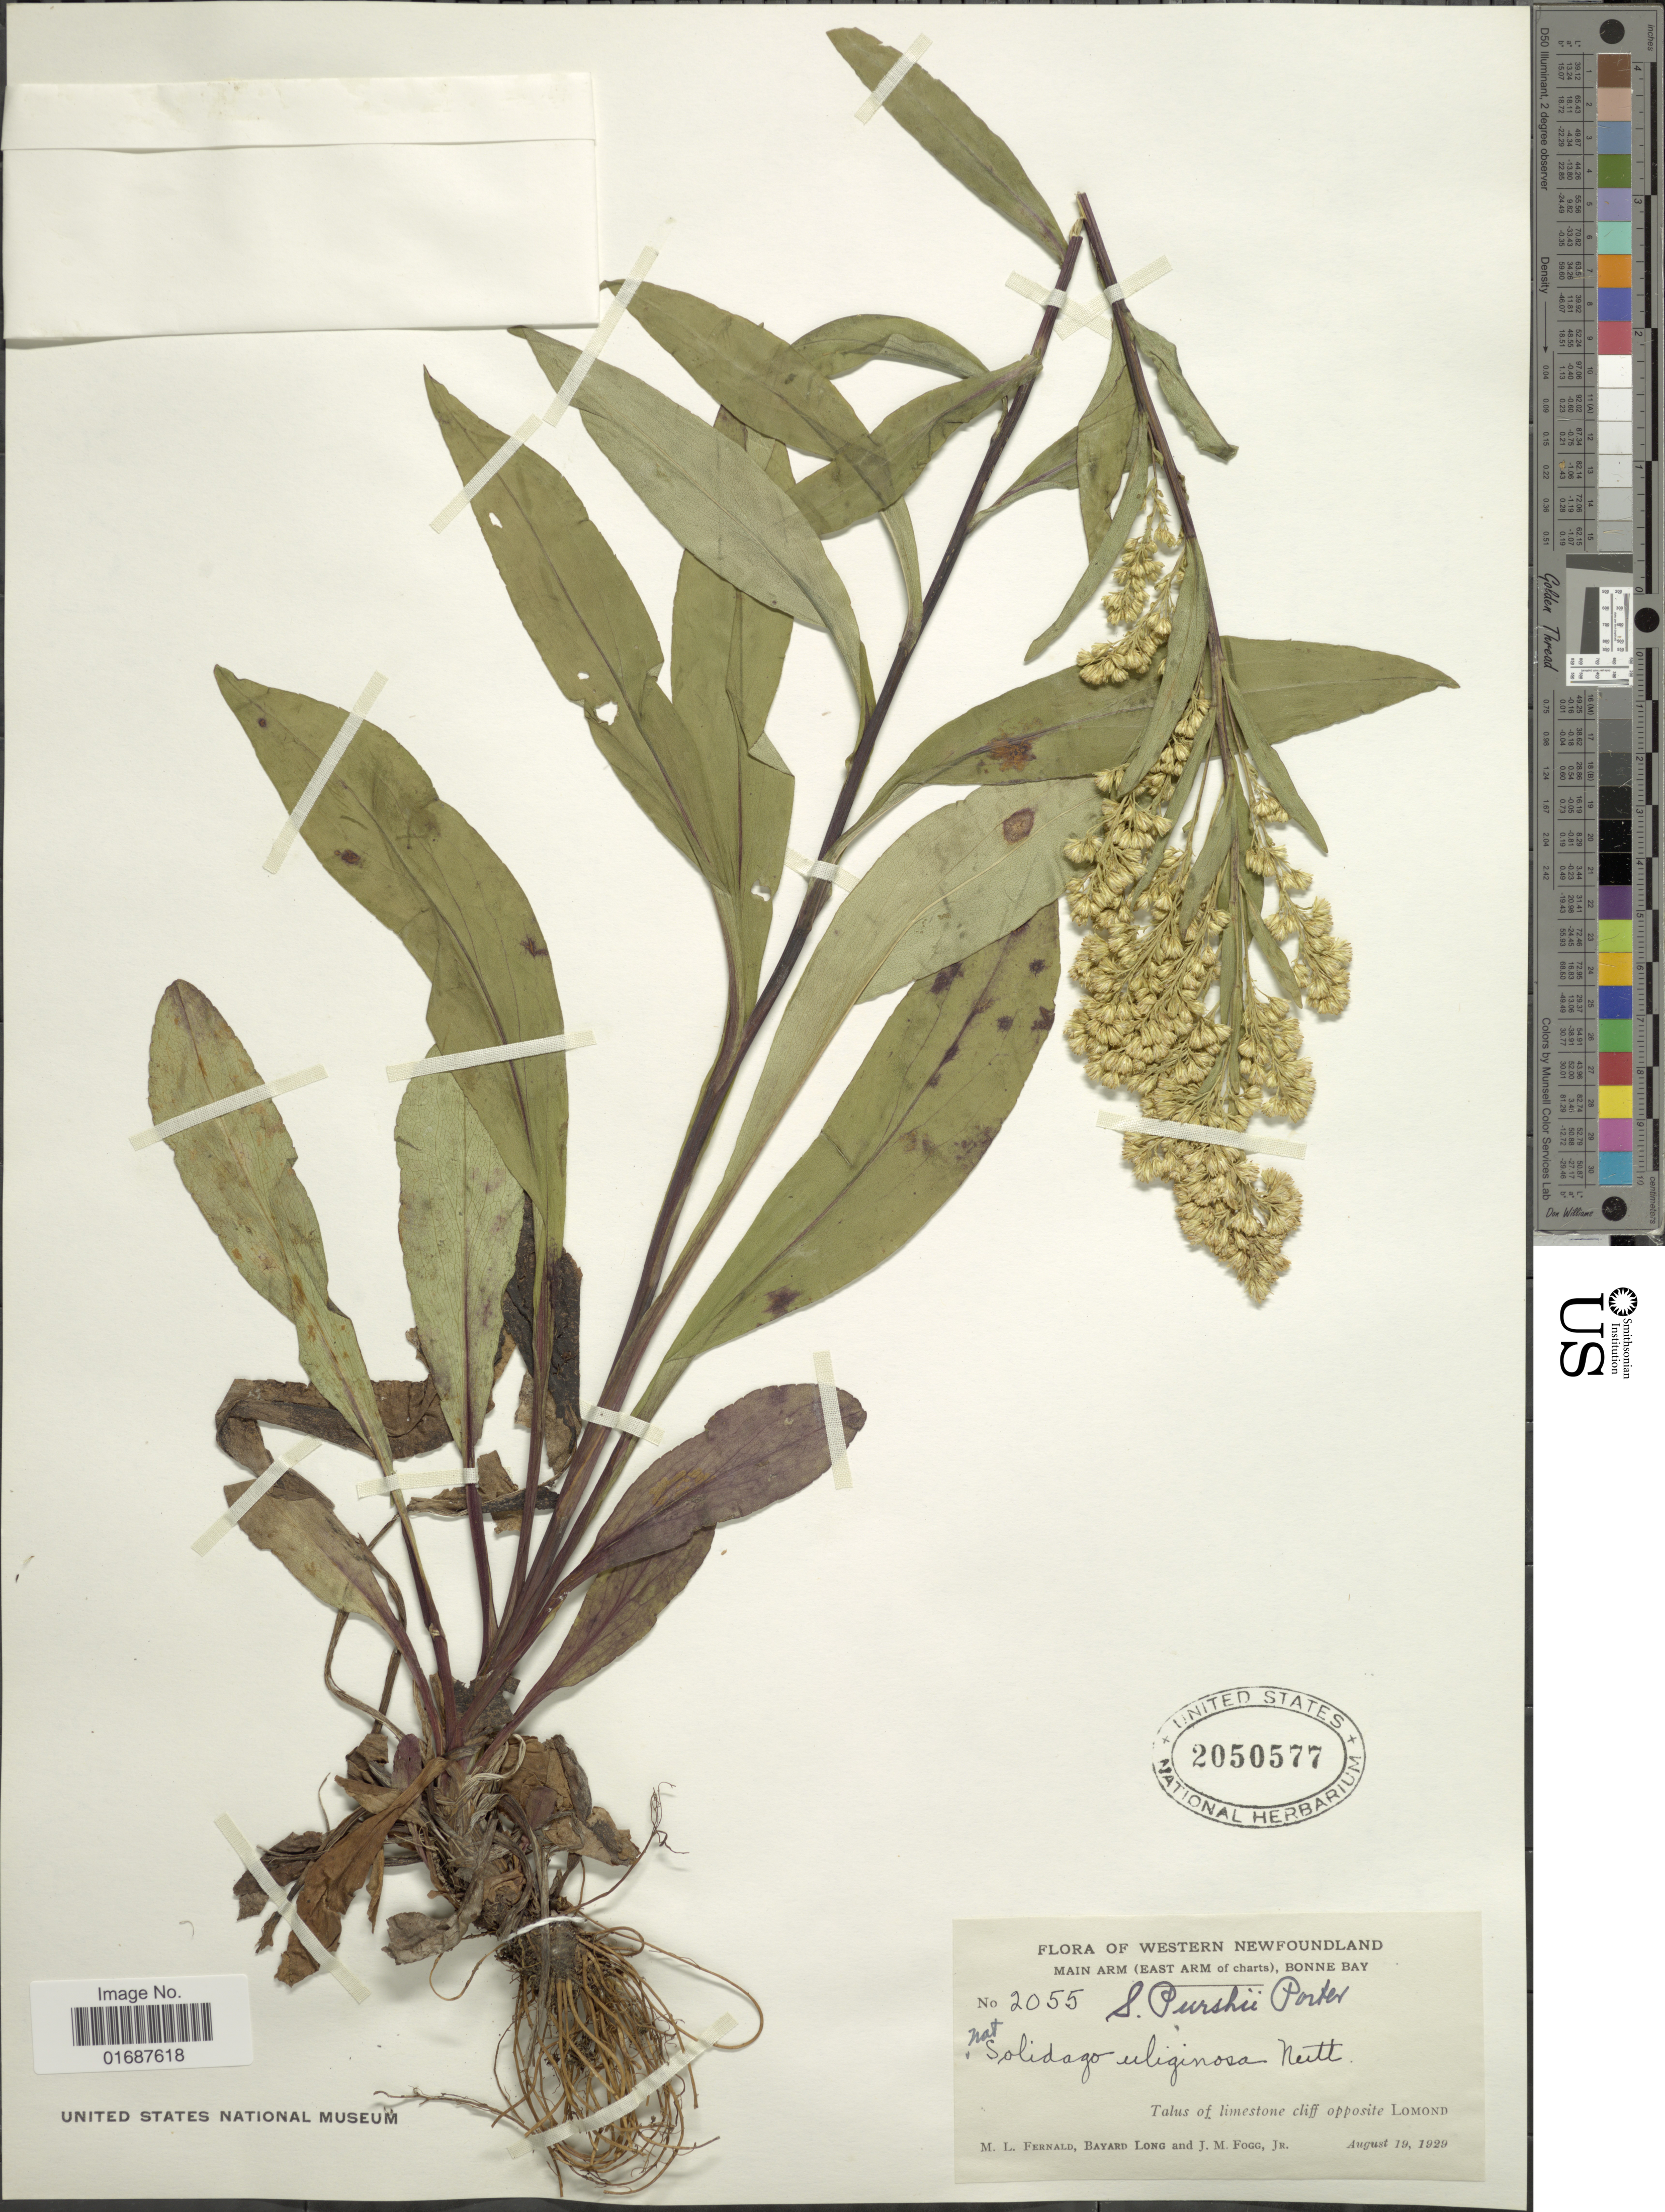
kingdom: Plantae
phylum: Tracheophyta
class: Magnoliopsida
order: Asterales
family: Asteraceae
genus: Solidago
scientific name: Solidago uliginosa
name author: Nutt.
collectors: M. L. Fernald, B. Long & J. Fogg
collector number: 2055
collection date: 1929-08-19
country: Canada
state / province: Newfoundland and Labrador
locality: Western Newfoundland. Main Arm (East Arm of charts), Bonne Bay. opposite Lomond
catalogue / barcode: US 2050577